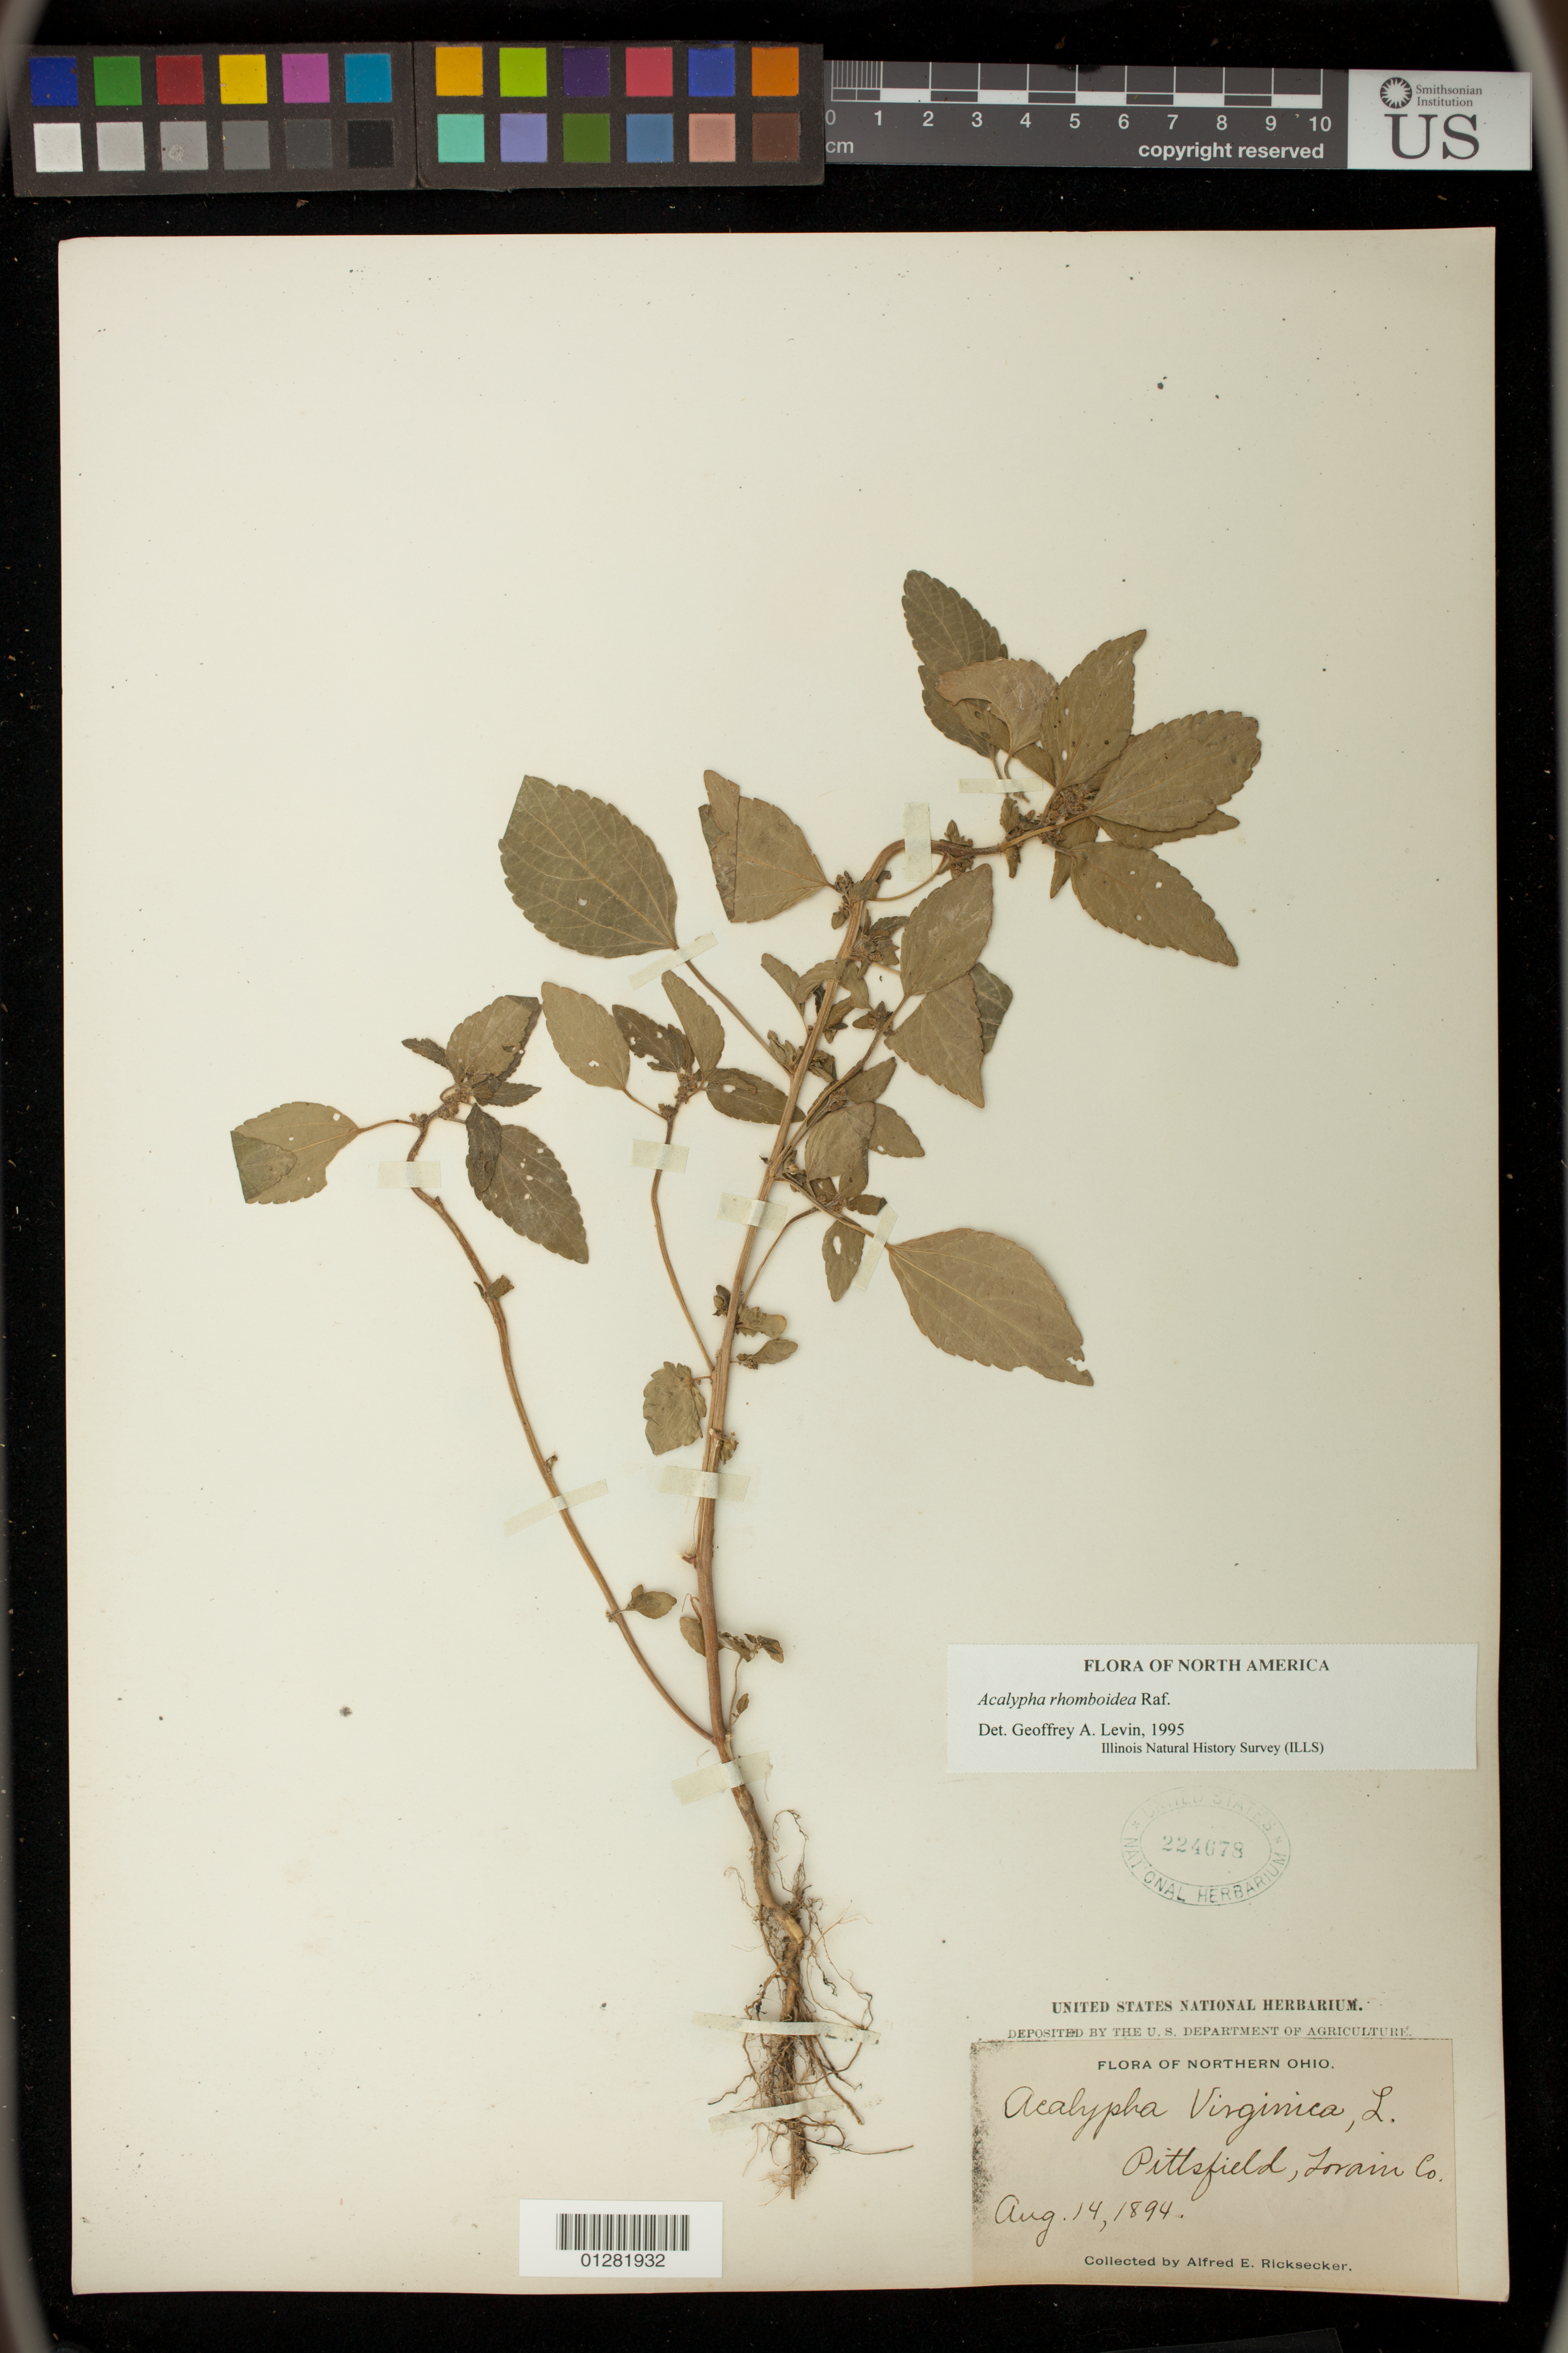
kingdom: Plantae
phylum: Tracheophyta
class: Magnoliopsida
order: Malpighiales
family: Euphorbiaceae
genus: Acalypha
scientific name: Acalypha rhomboidea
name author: Raf.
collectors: A. E. Ricksecker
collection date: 1894-08-14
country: United States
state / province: Ohio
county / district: Lorain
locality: Northern Ohio, Pittsfield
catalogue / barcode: US 224078